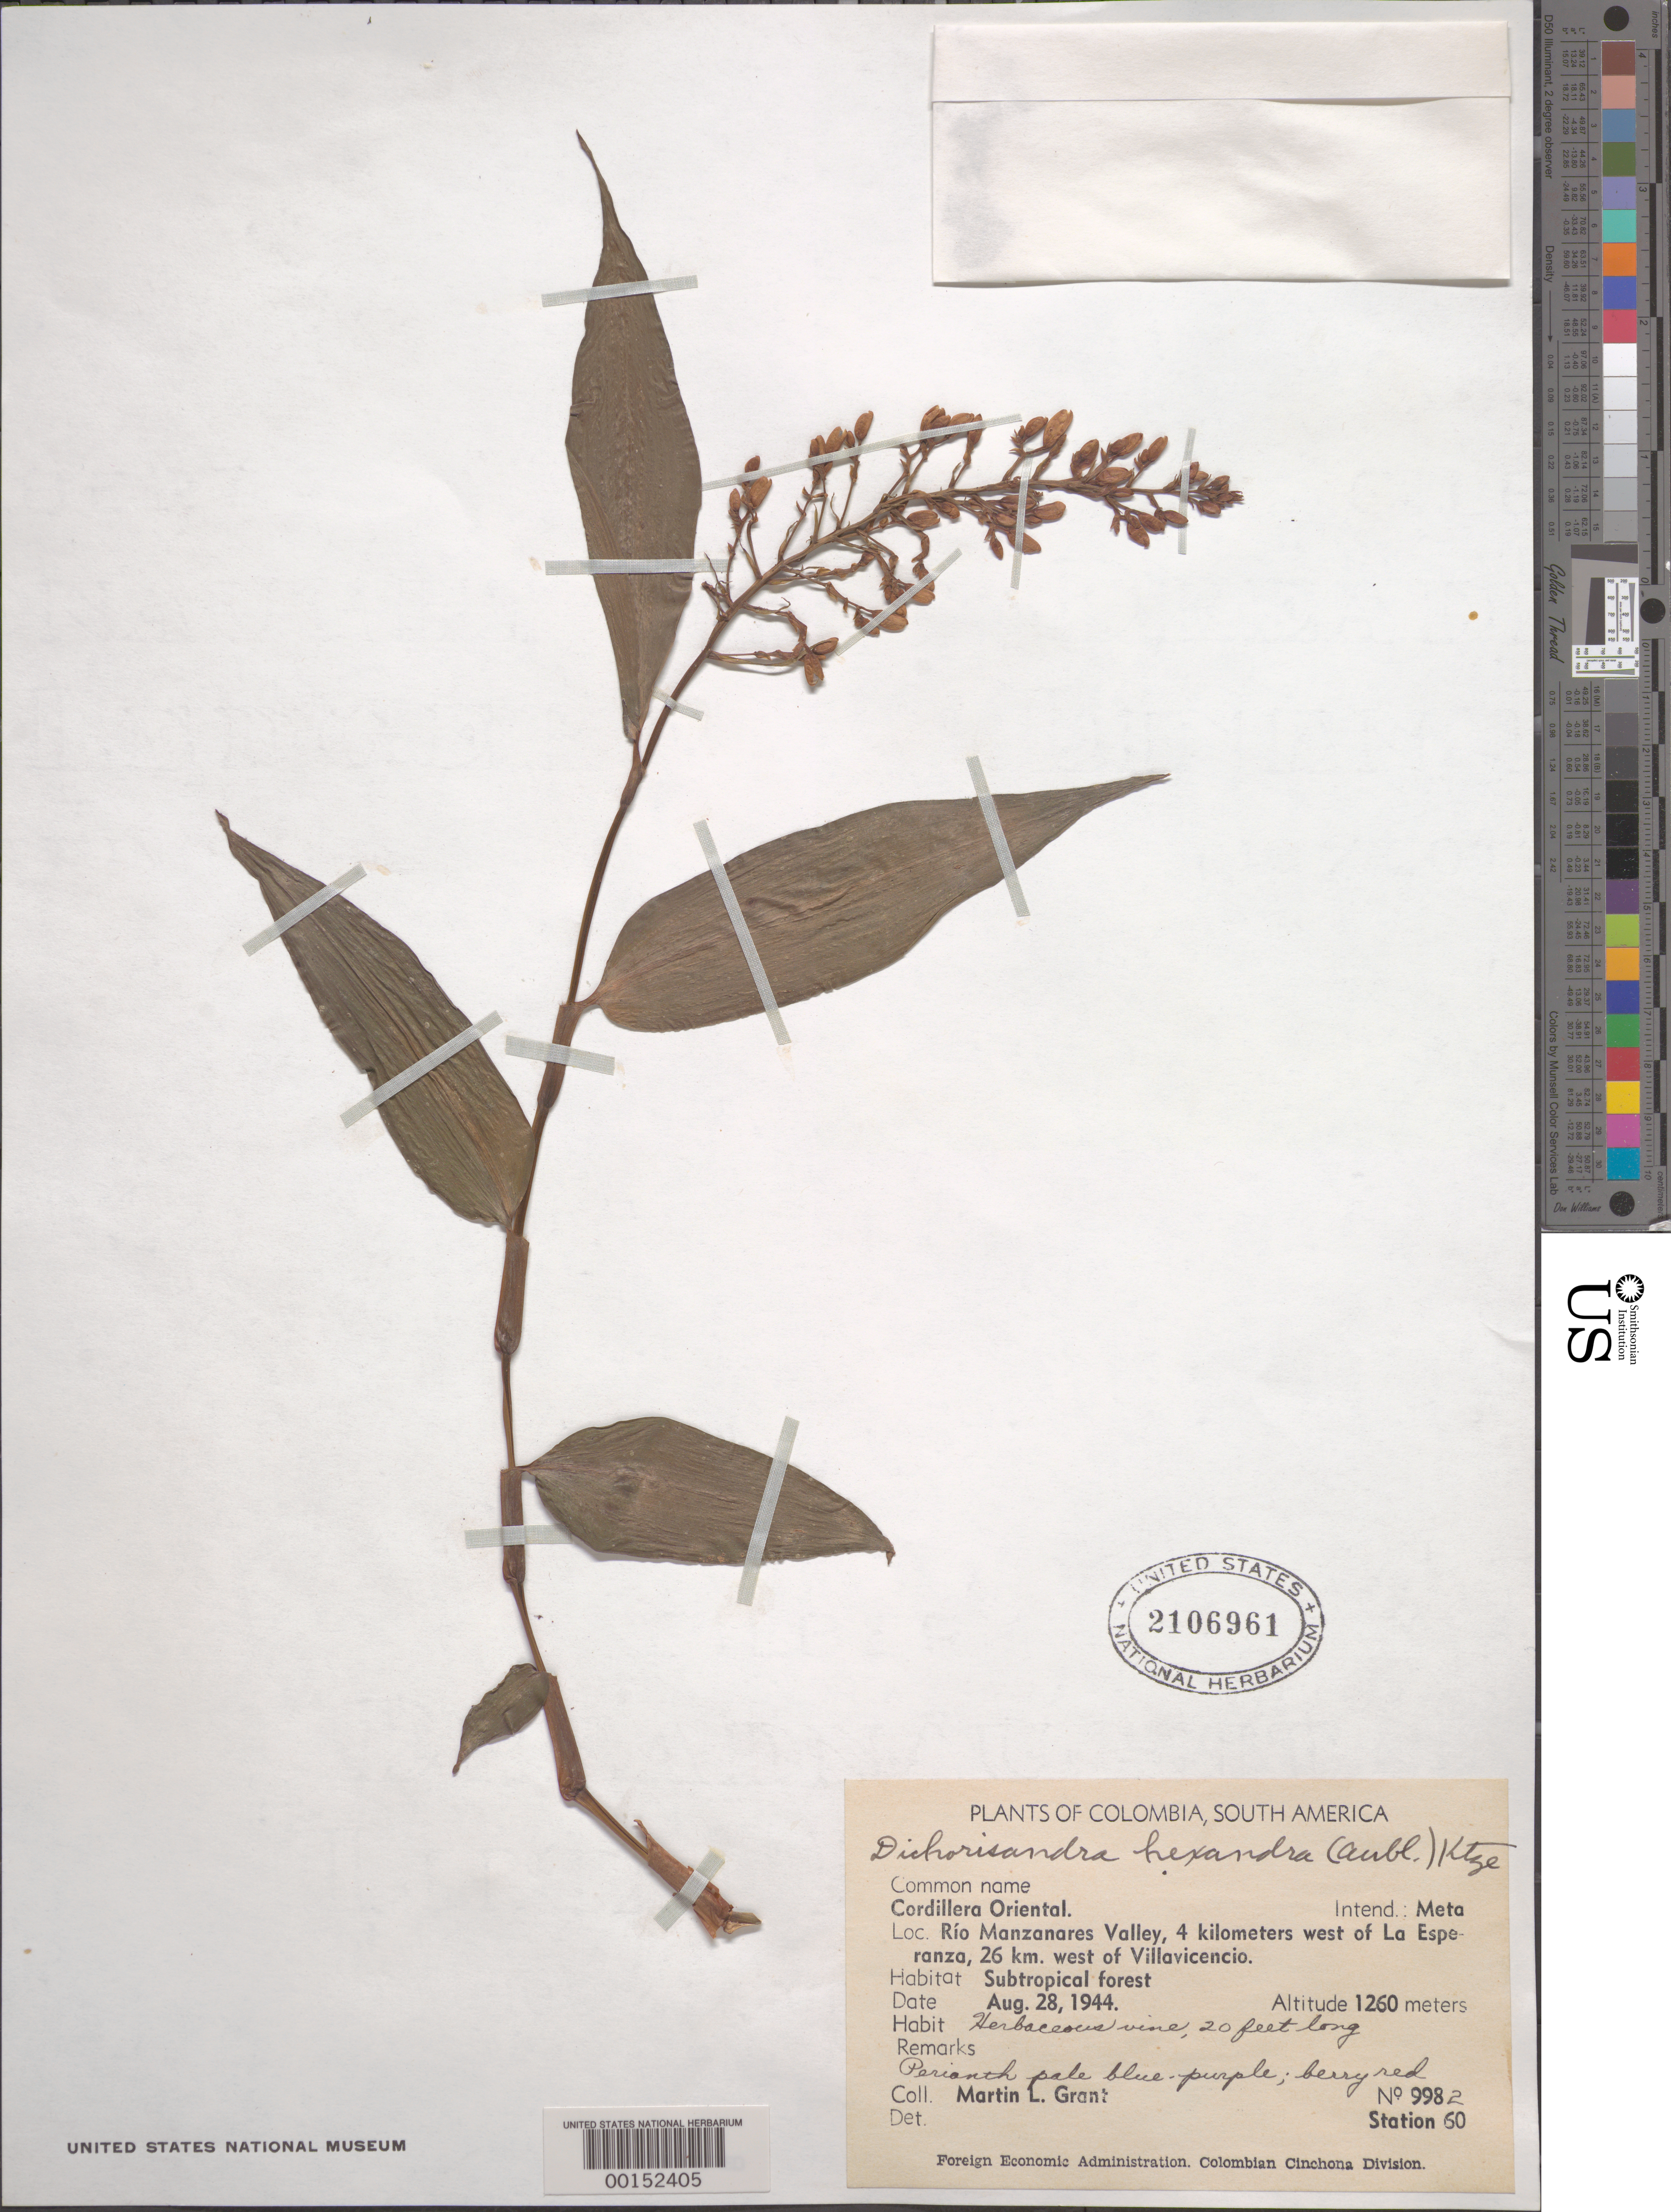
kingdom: Plantae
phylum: Tracheophyta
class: Liliopsida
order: Commelinales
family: Commelinaceae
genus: Dichorisandra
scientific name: Dichorisandra hexandra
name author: (Aubl.) Standl.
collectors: M. L. Grant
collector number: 9982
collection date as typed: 28 Aug 1944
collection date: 1944-08-28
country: Colombia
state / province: Meta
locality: W of Villa Vicencia, Rio Manzanares Valley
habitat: Subtropical forest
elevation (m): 1260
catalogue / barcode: US 2106961